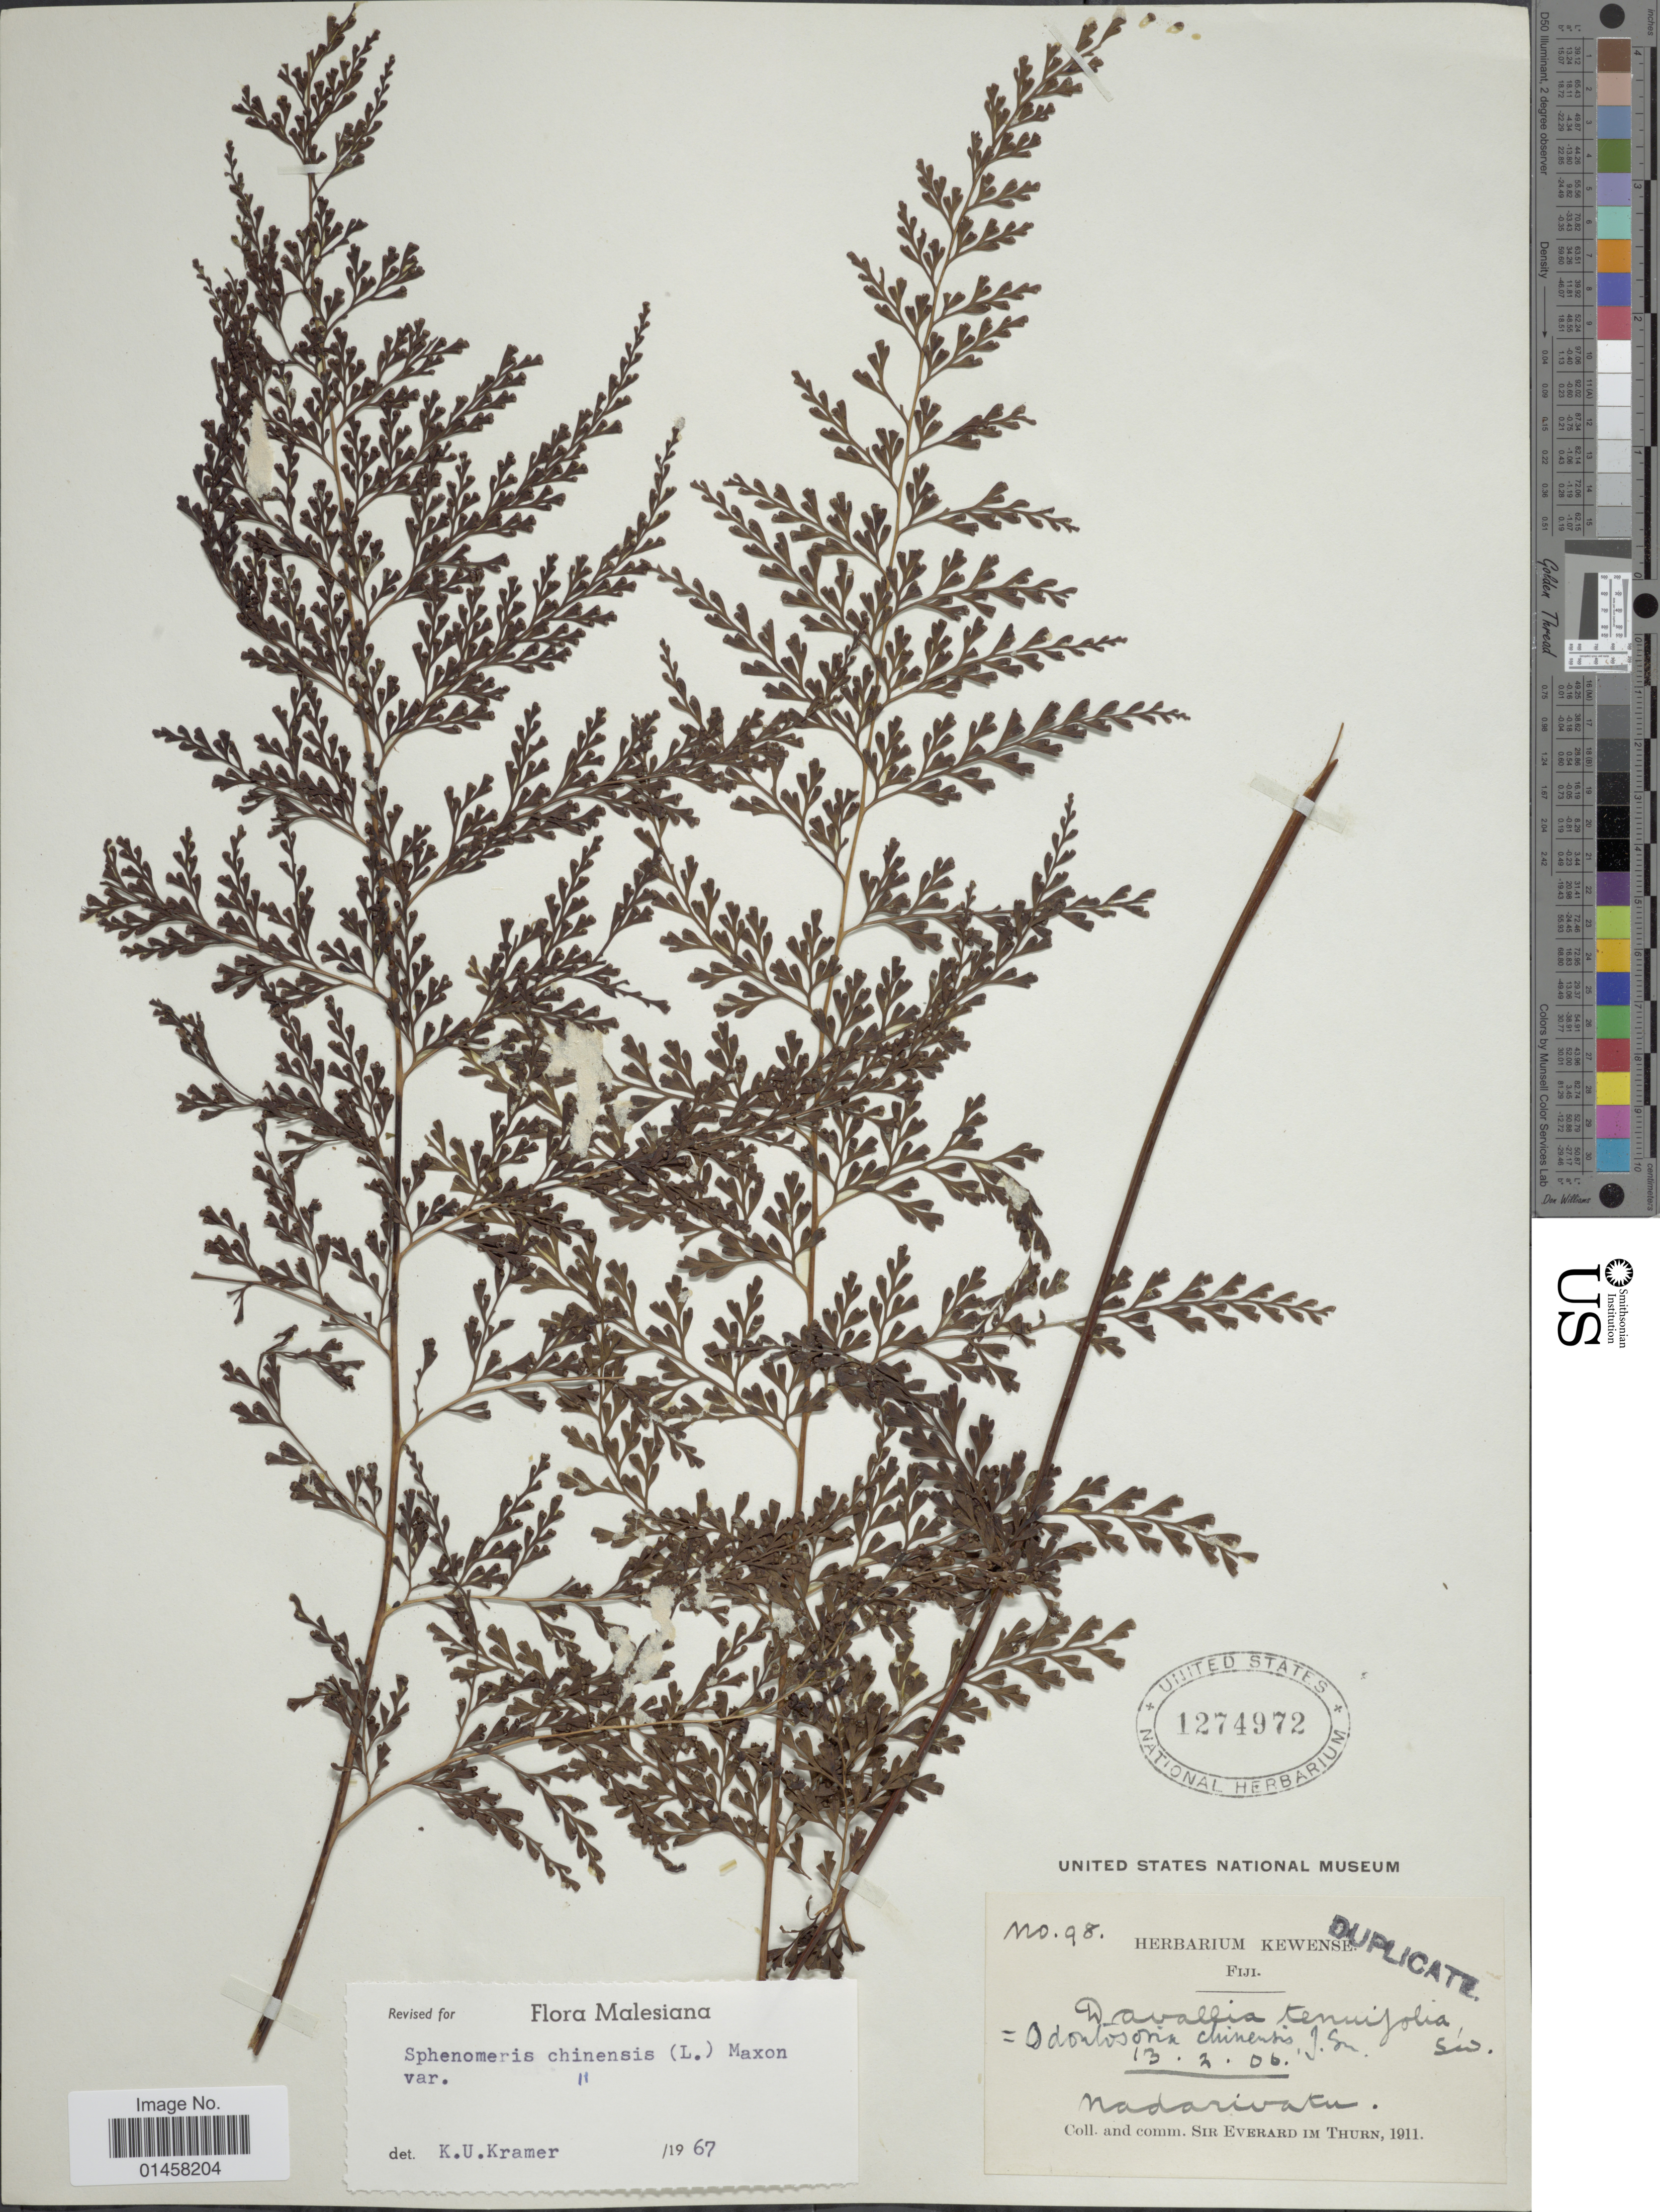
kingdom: Plantae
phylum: Tracheophyta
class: Polypodiopsida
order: Polypodiales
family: Lindsaeaceae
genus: Sphenomeris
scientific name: Sphenomeris chinensis var. chinensis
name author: (L.) Maxon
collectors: E. F. im Thurn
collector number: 98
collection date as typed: Transcribed d/m/y: 13/2/6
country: Fiji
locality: Nadarivatu.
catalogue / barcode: US 1274972